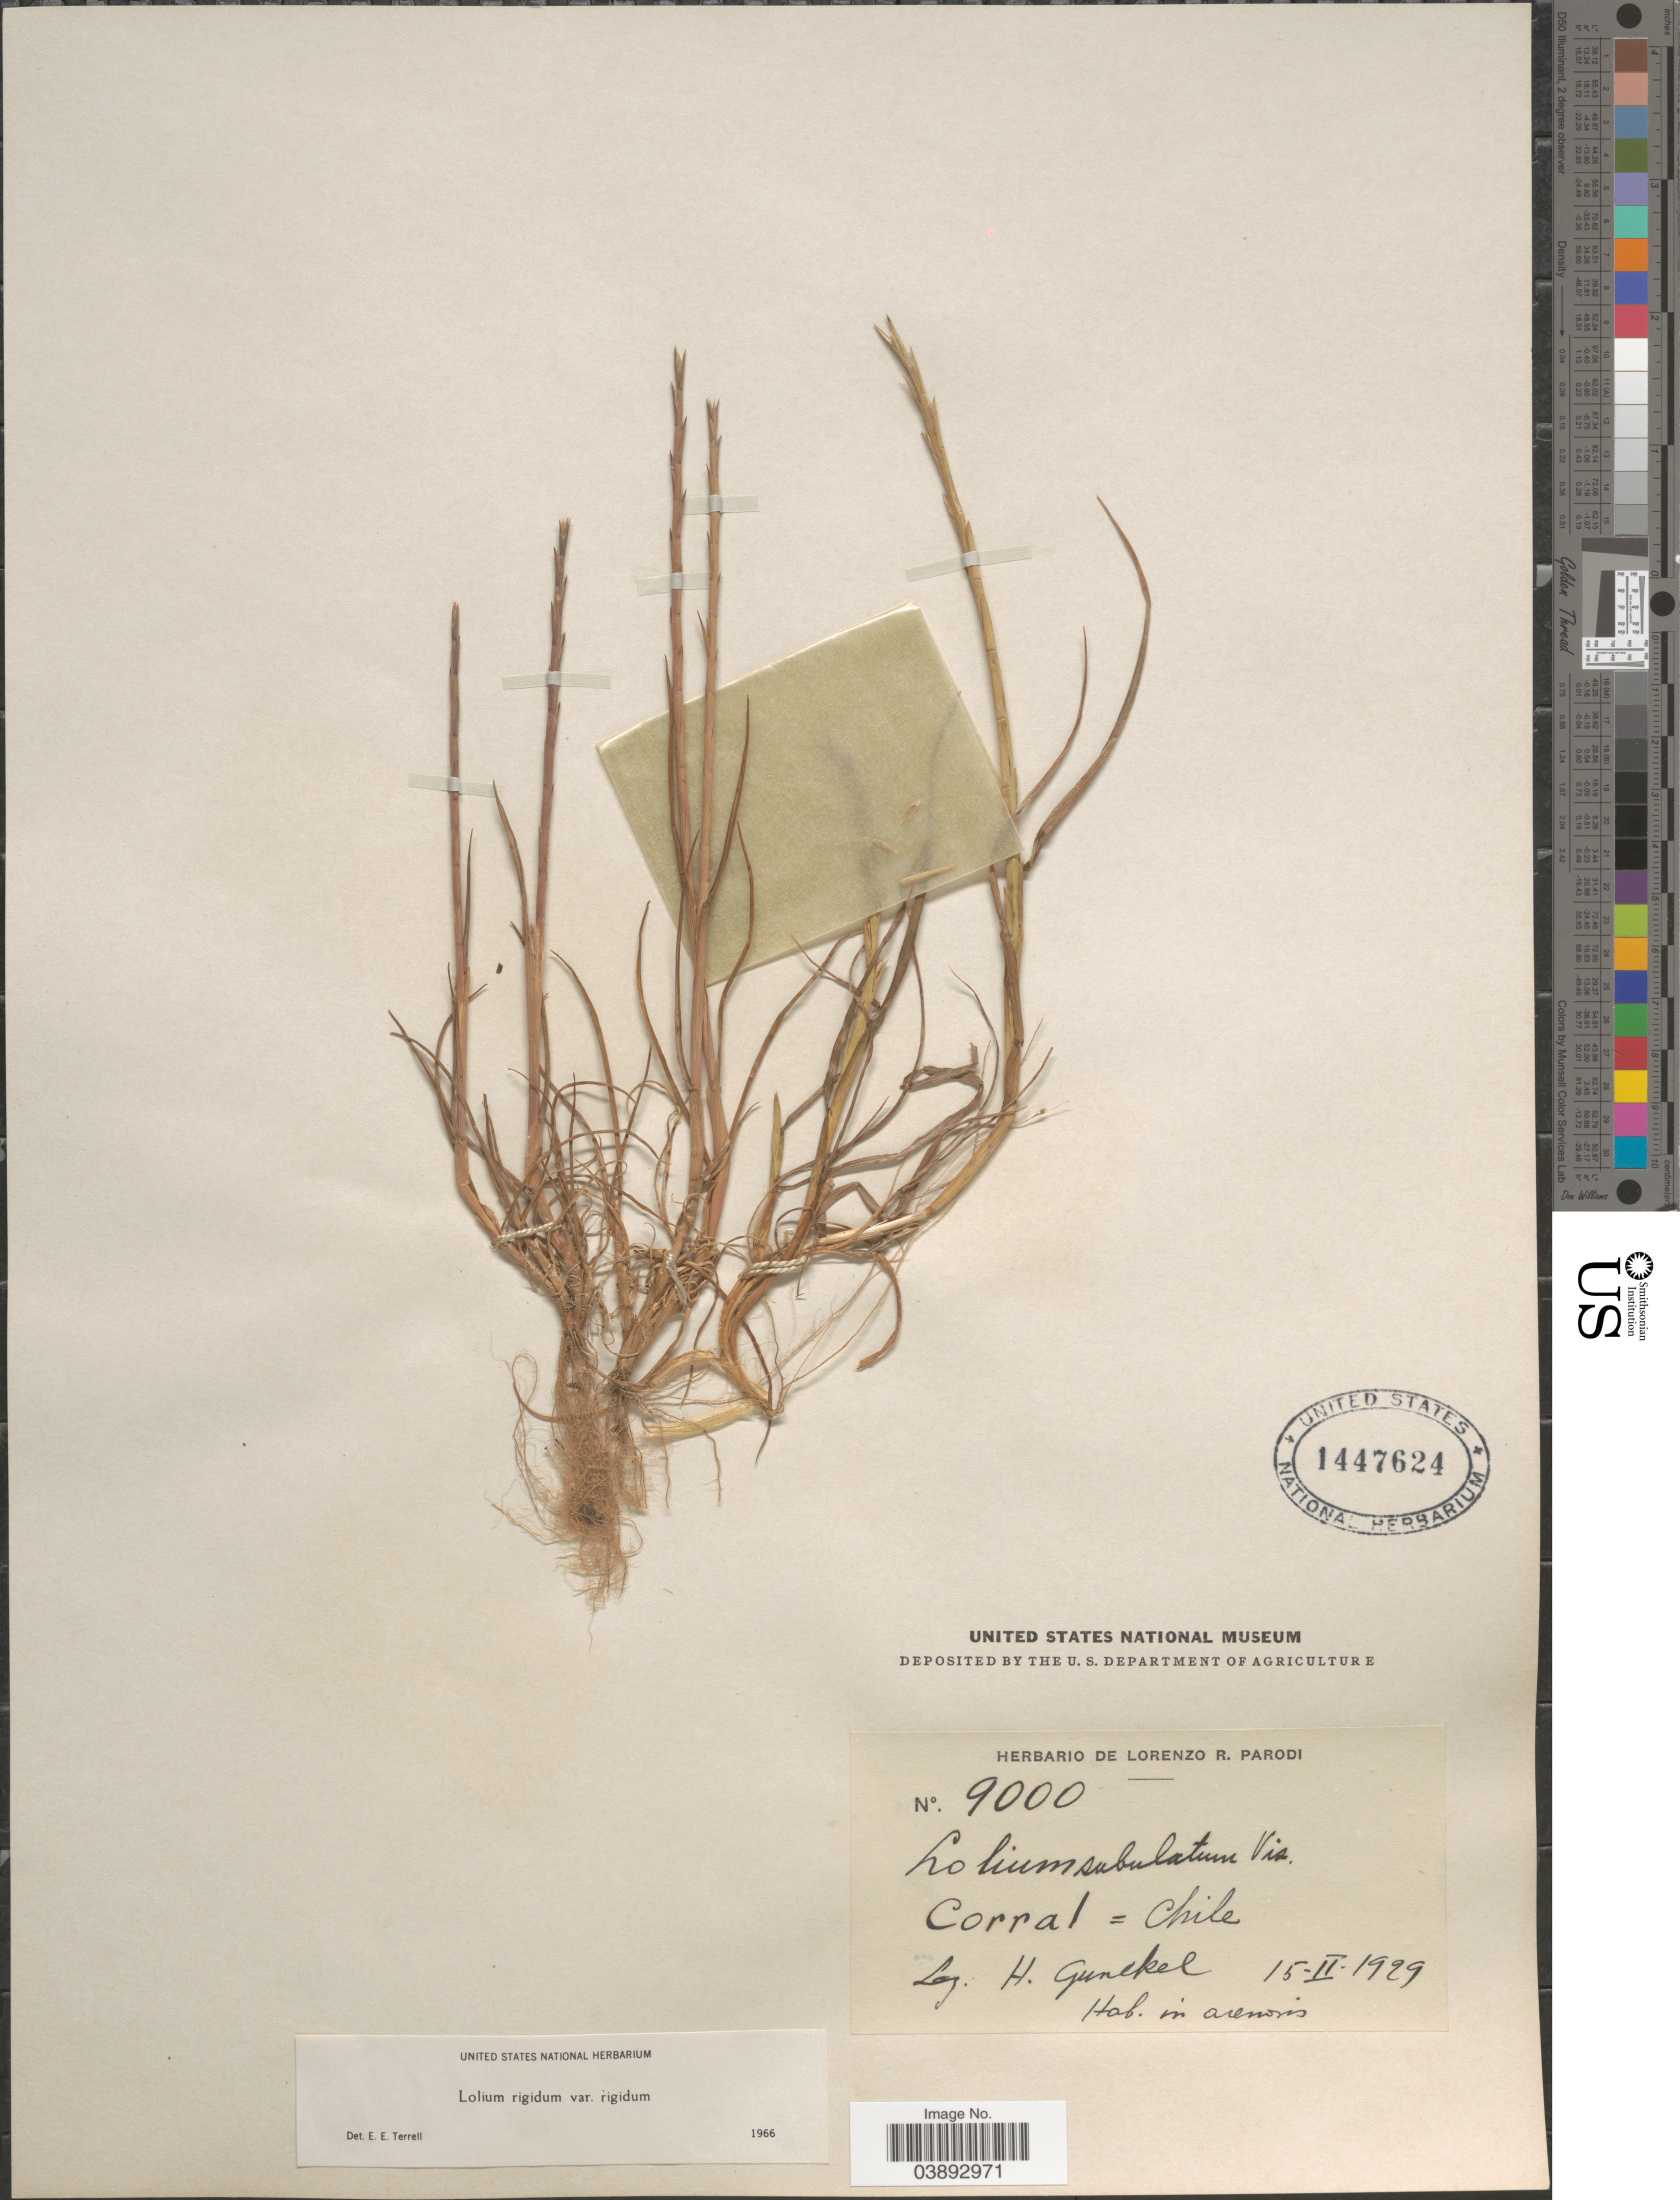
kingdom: Plantae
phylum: Tracheophyta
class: Liliopsida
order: Poales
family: Poaceae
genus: Lolium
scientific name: Lolium rigidum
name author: Gaudin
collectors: H. Gunckel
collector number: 9000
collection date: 1929-02-15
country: Chile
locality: Corral.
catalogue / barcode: US 1447624